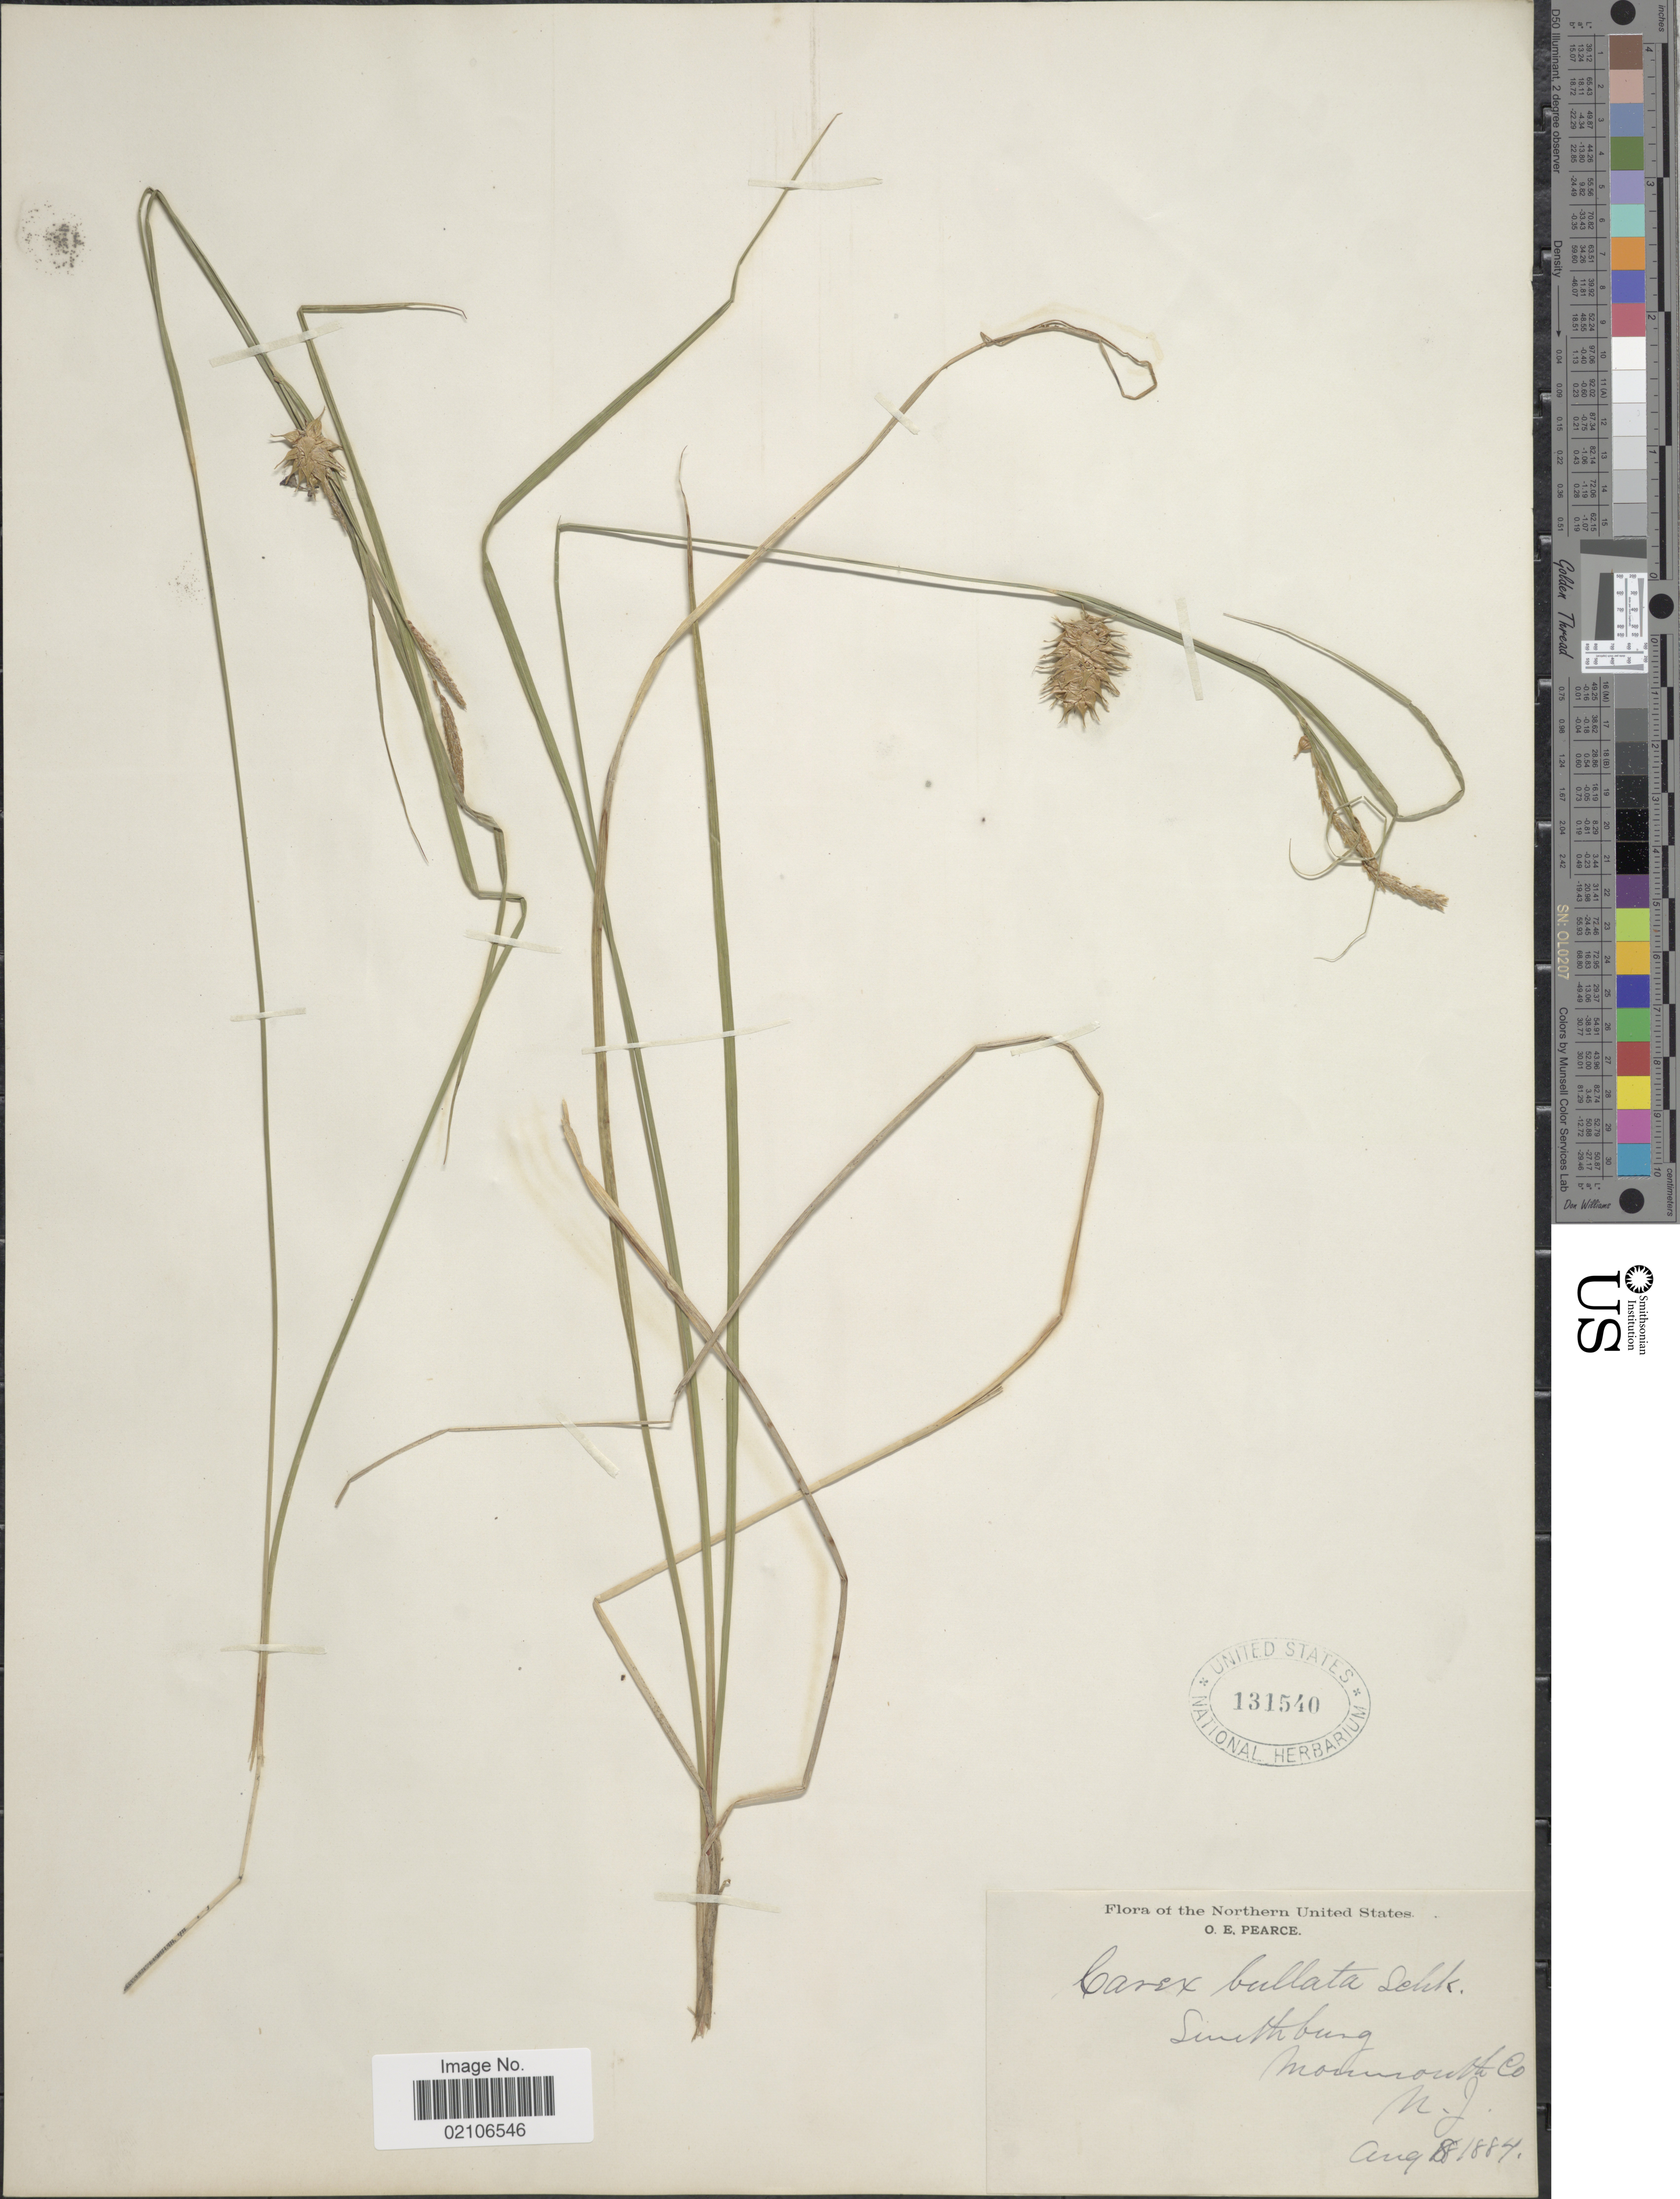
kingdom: Plantae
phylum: Tracheophyta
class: Liliopsida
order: Poales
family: Cyperaceae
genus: Carex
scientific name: Carex bullata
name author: Schkuhr ex Willd.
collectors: O. E. Pearce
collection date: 1884-08-08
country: United States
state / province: New Jersey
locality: Smithburg, Monmouth Co.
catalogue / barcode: US 131540